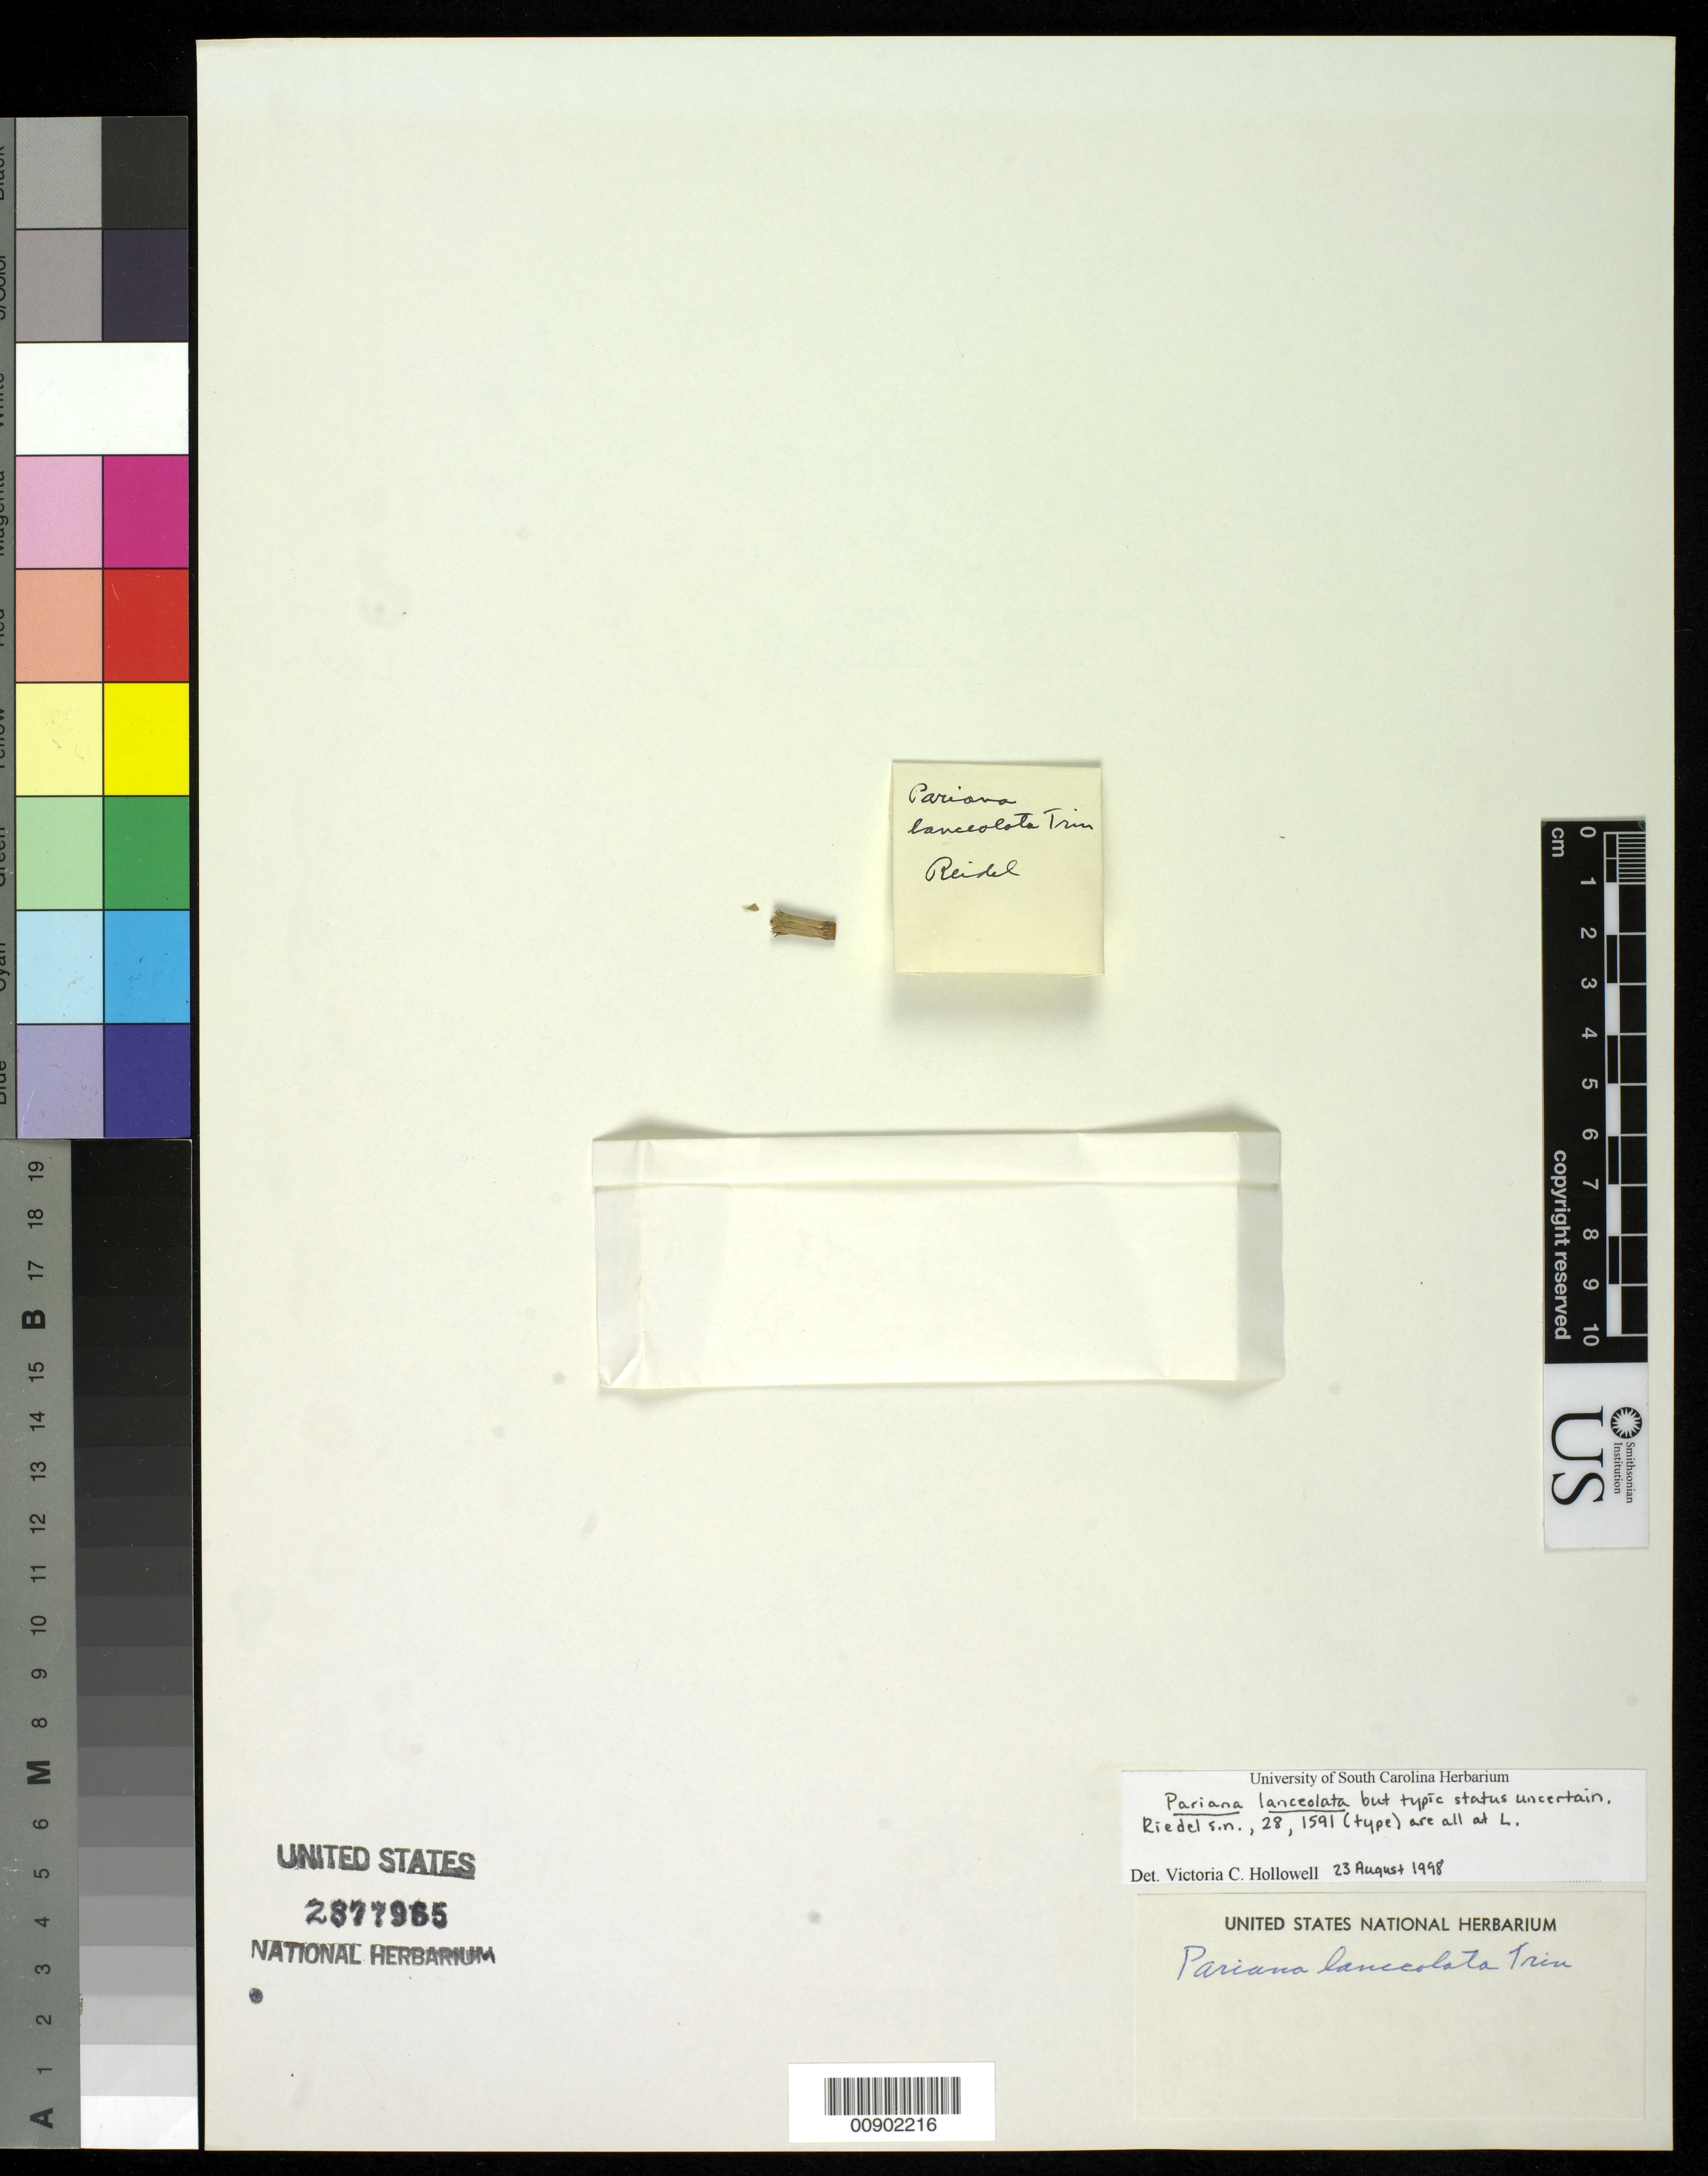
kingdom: Plantae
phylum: Tracheophyta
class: Liliopsida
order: Poales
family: Poaceae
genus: Pariana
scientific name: Pariana lanceolata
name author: Trin.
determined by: Hollowell, V. C., (USCH)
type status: Possible Type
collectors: L. Riedel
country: Brazil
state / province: Bahia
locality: North of Esplanda city on road to Jaquera.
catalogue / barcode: US 2877965